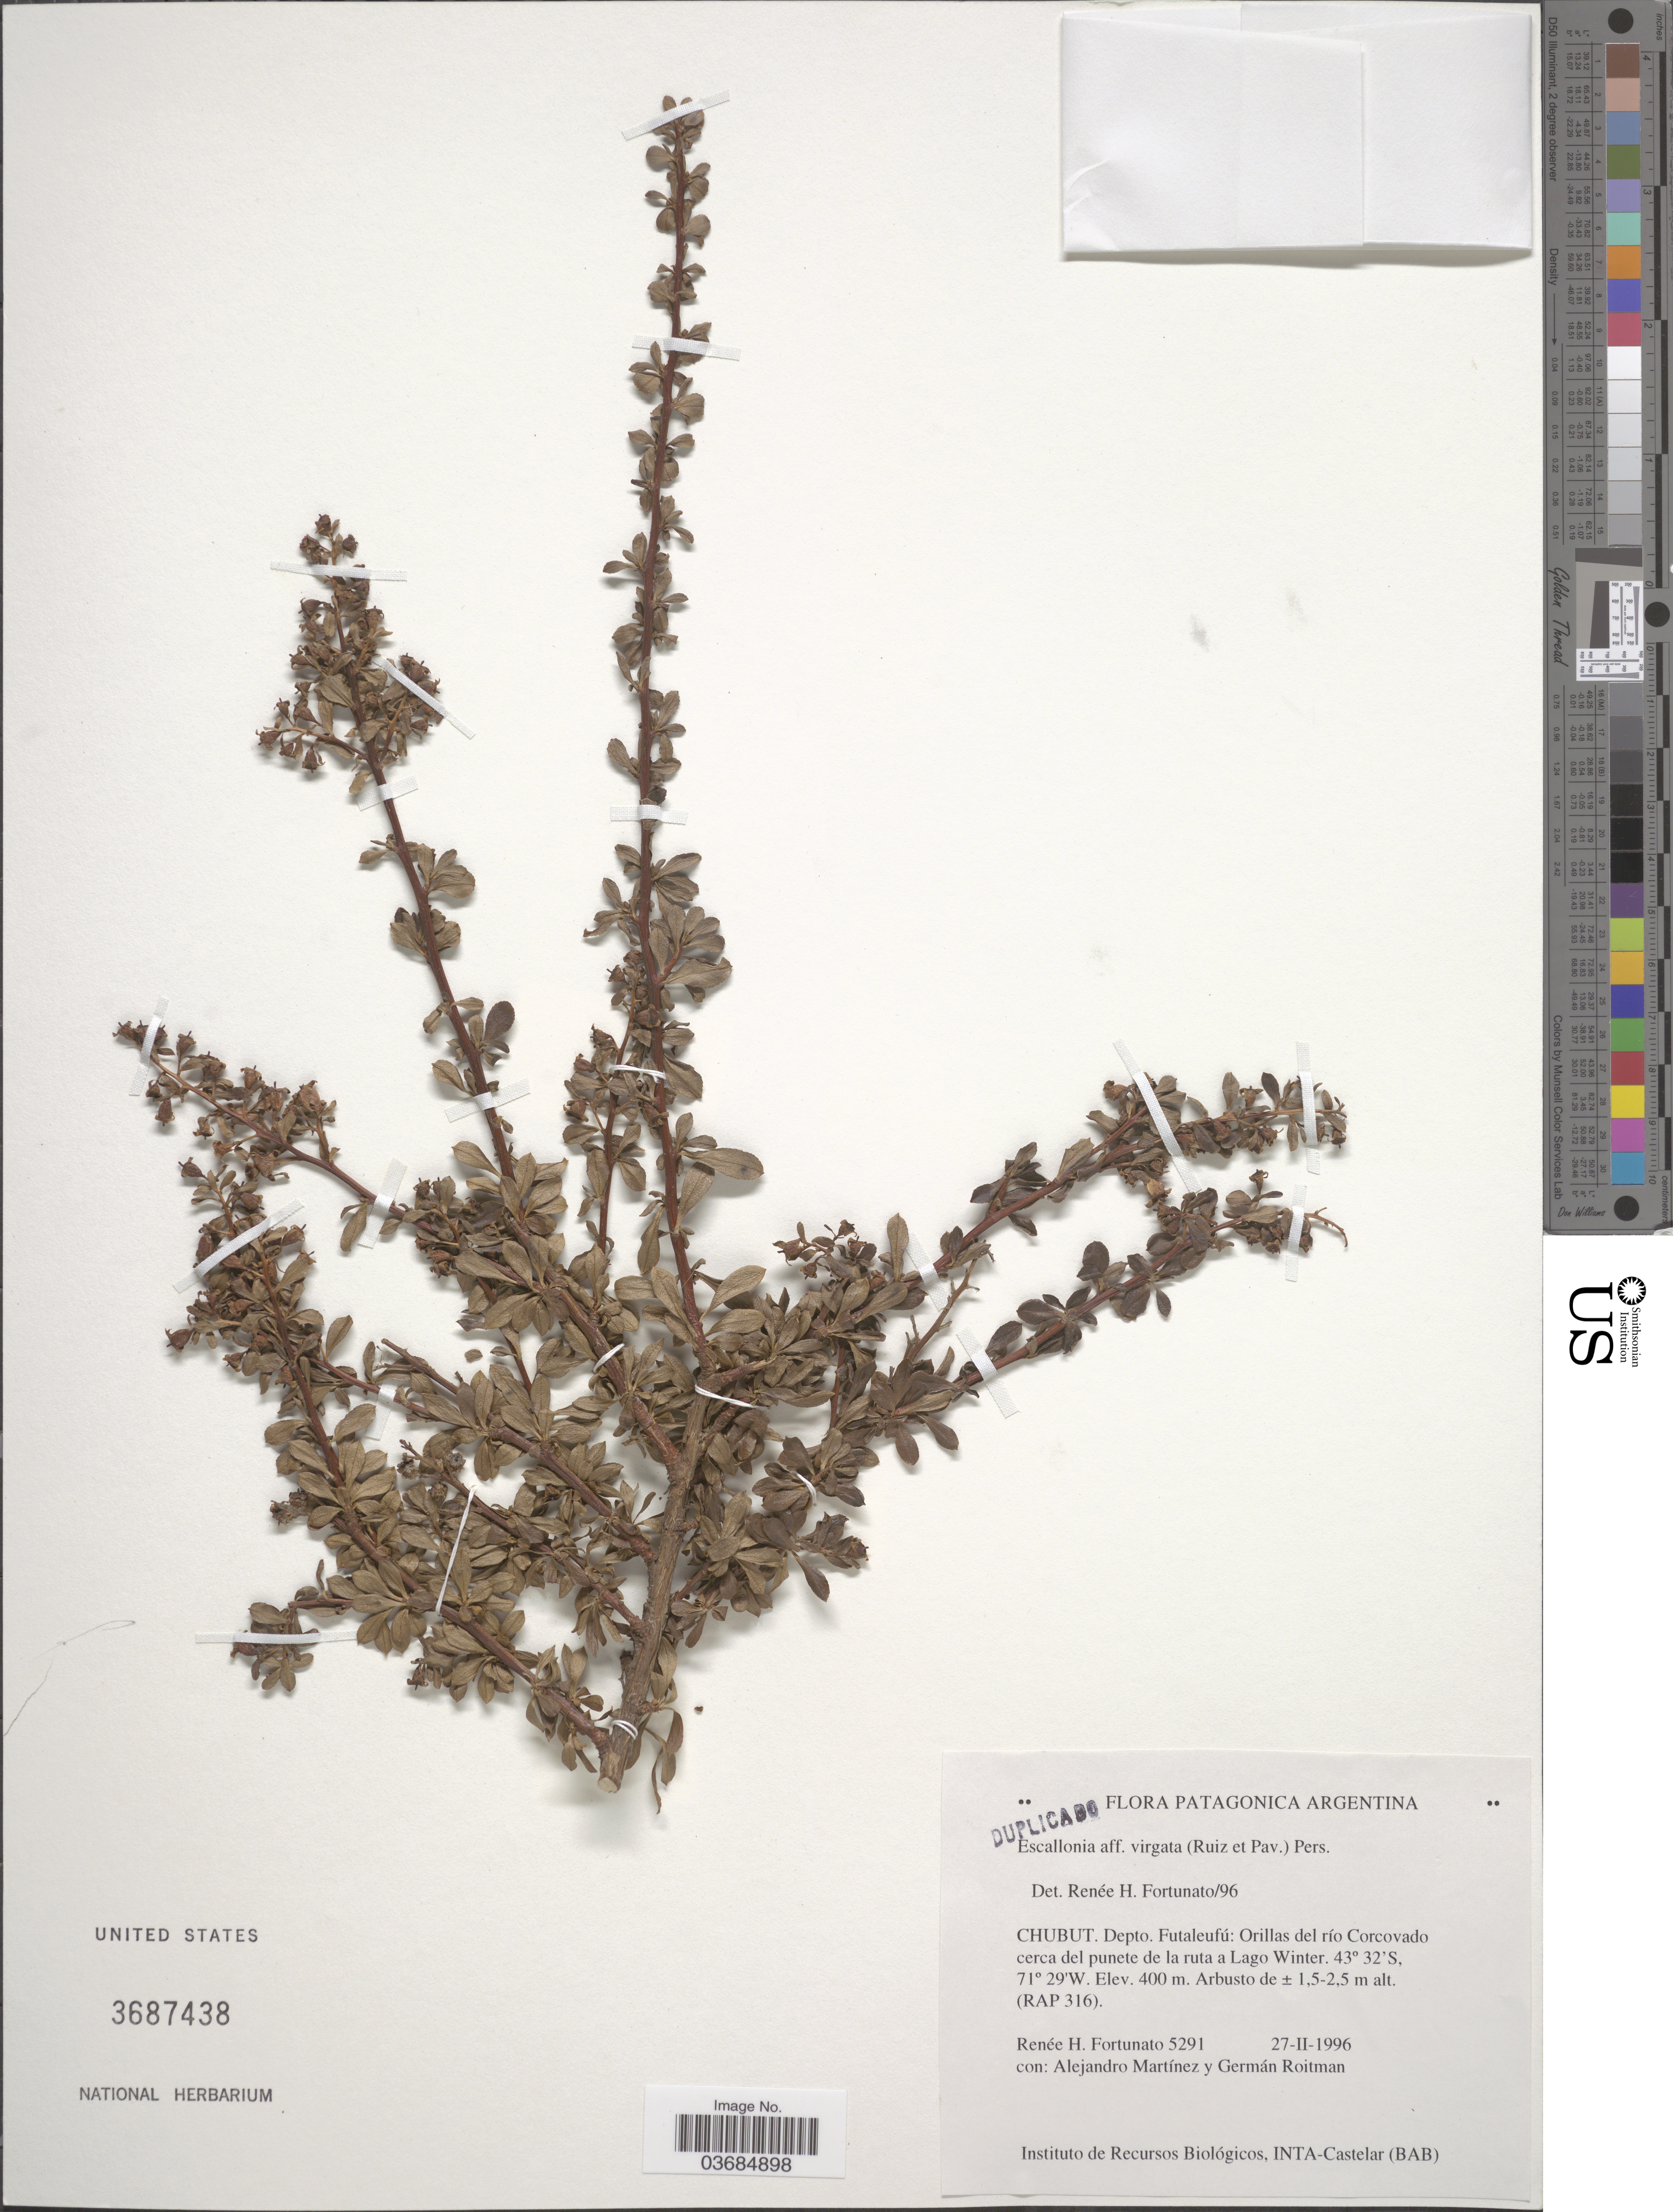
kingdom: Plantae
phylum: Tracheophyta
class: Magnoliopsida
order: Escalloniales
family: Escalloniaceae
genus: Escallonia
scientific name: Escallonia virgata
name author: (Ruiz & Pav.) Pers.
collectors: R. H. Fortunato, A. Martínez & G. Roitman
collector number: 5291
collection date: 1996-02-27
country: Argentina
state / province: Chubut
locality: Depto. Futaleufú: Orillas del río Corcovado cerca del puente de la ruta a Lago Winter. (RAP 316).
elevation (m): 400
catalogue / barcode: US 3687438